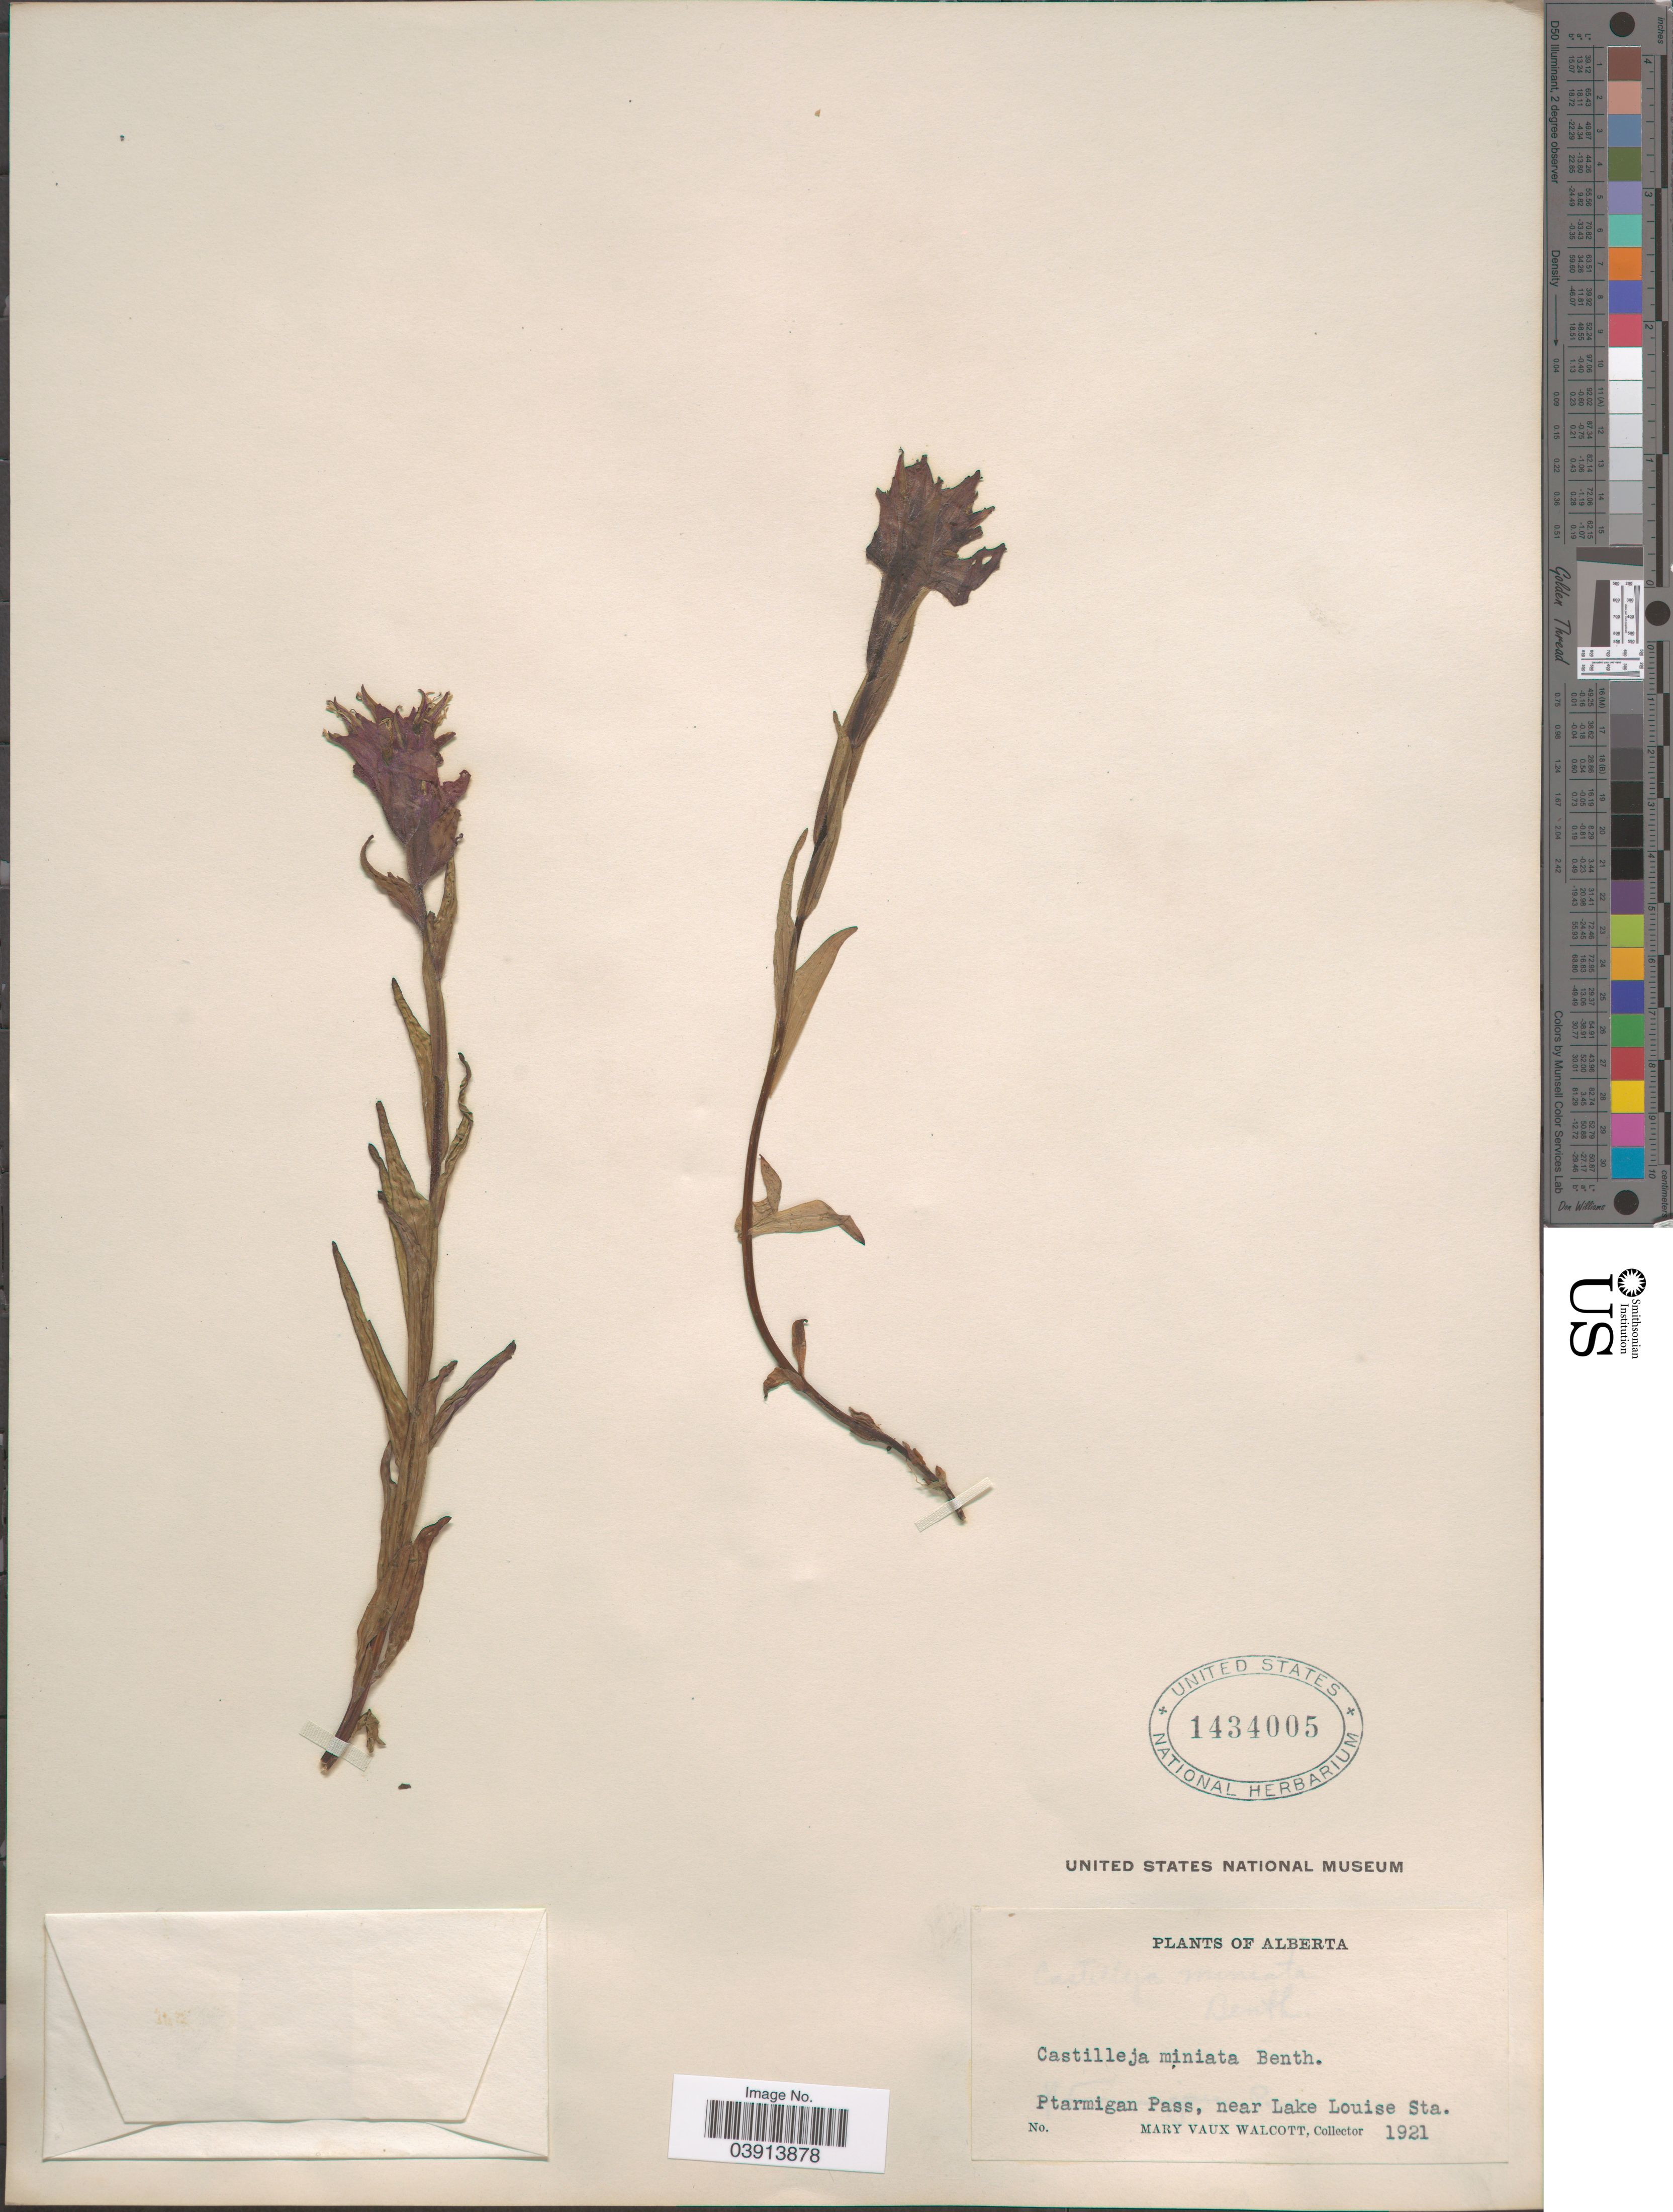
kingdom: Plantae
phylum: Tracheophyta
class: Magnoliopsida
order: Lamiales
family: Orobanchaceae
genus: Castilleja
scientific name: Castilleja rhexiifolia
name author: Rydb.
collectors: M. Walcott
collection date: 1921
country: Canada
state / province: Alberta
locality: Ptarmigan Pass, near Lake Louise Sta.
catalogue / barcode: US 1434005